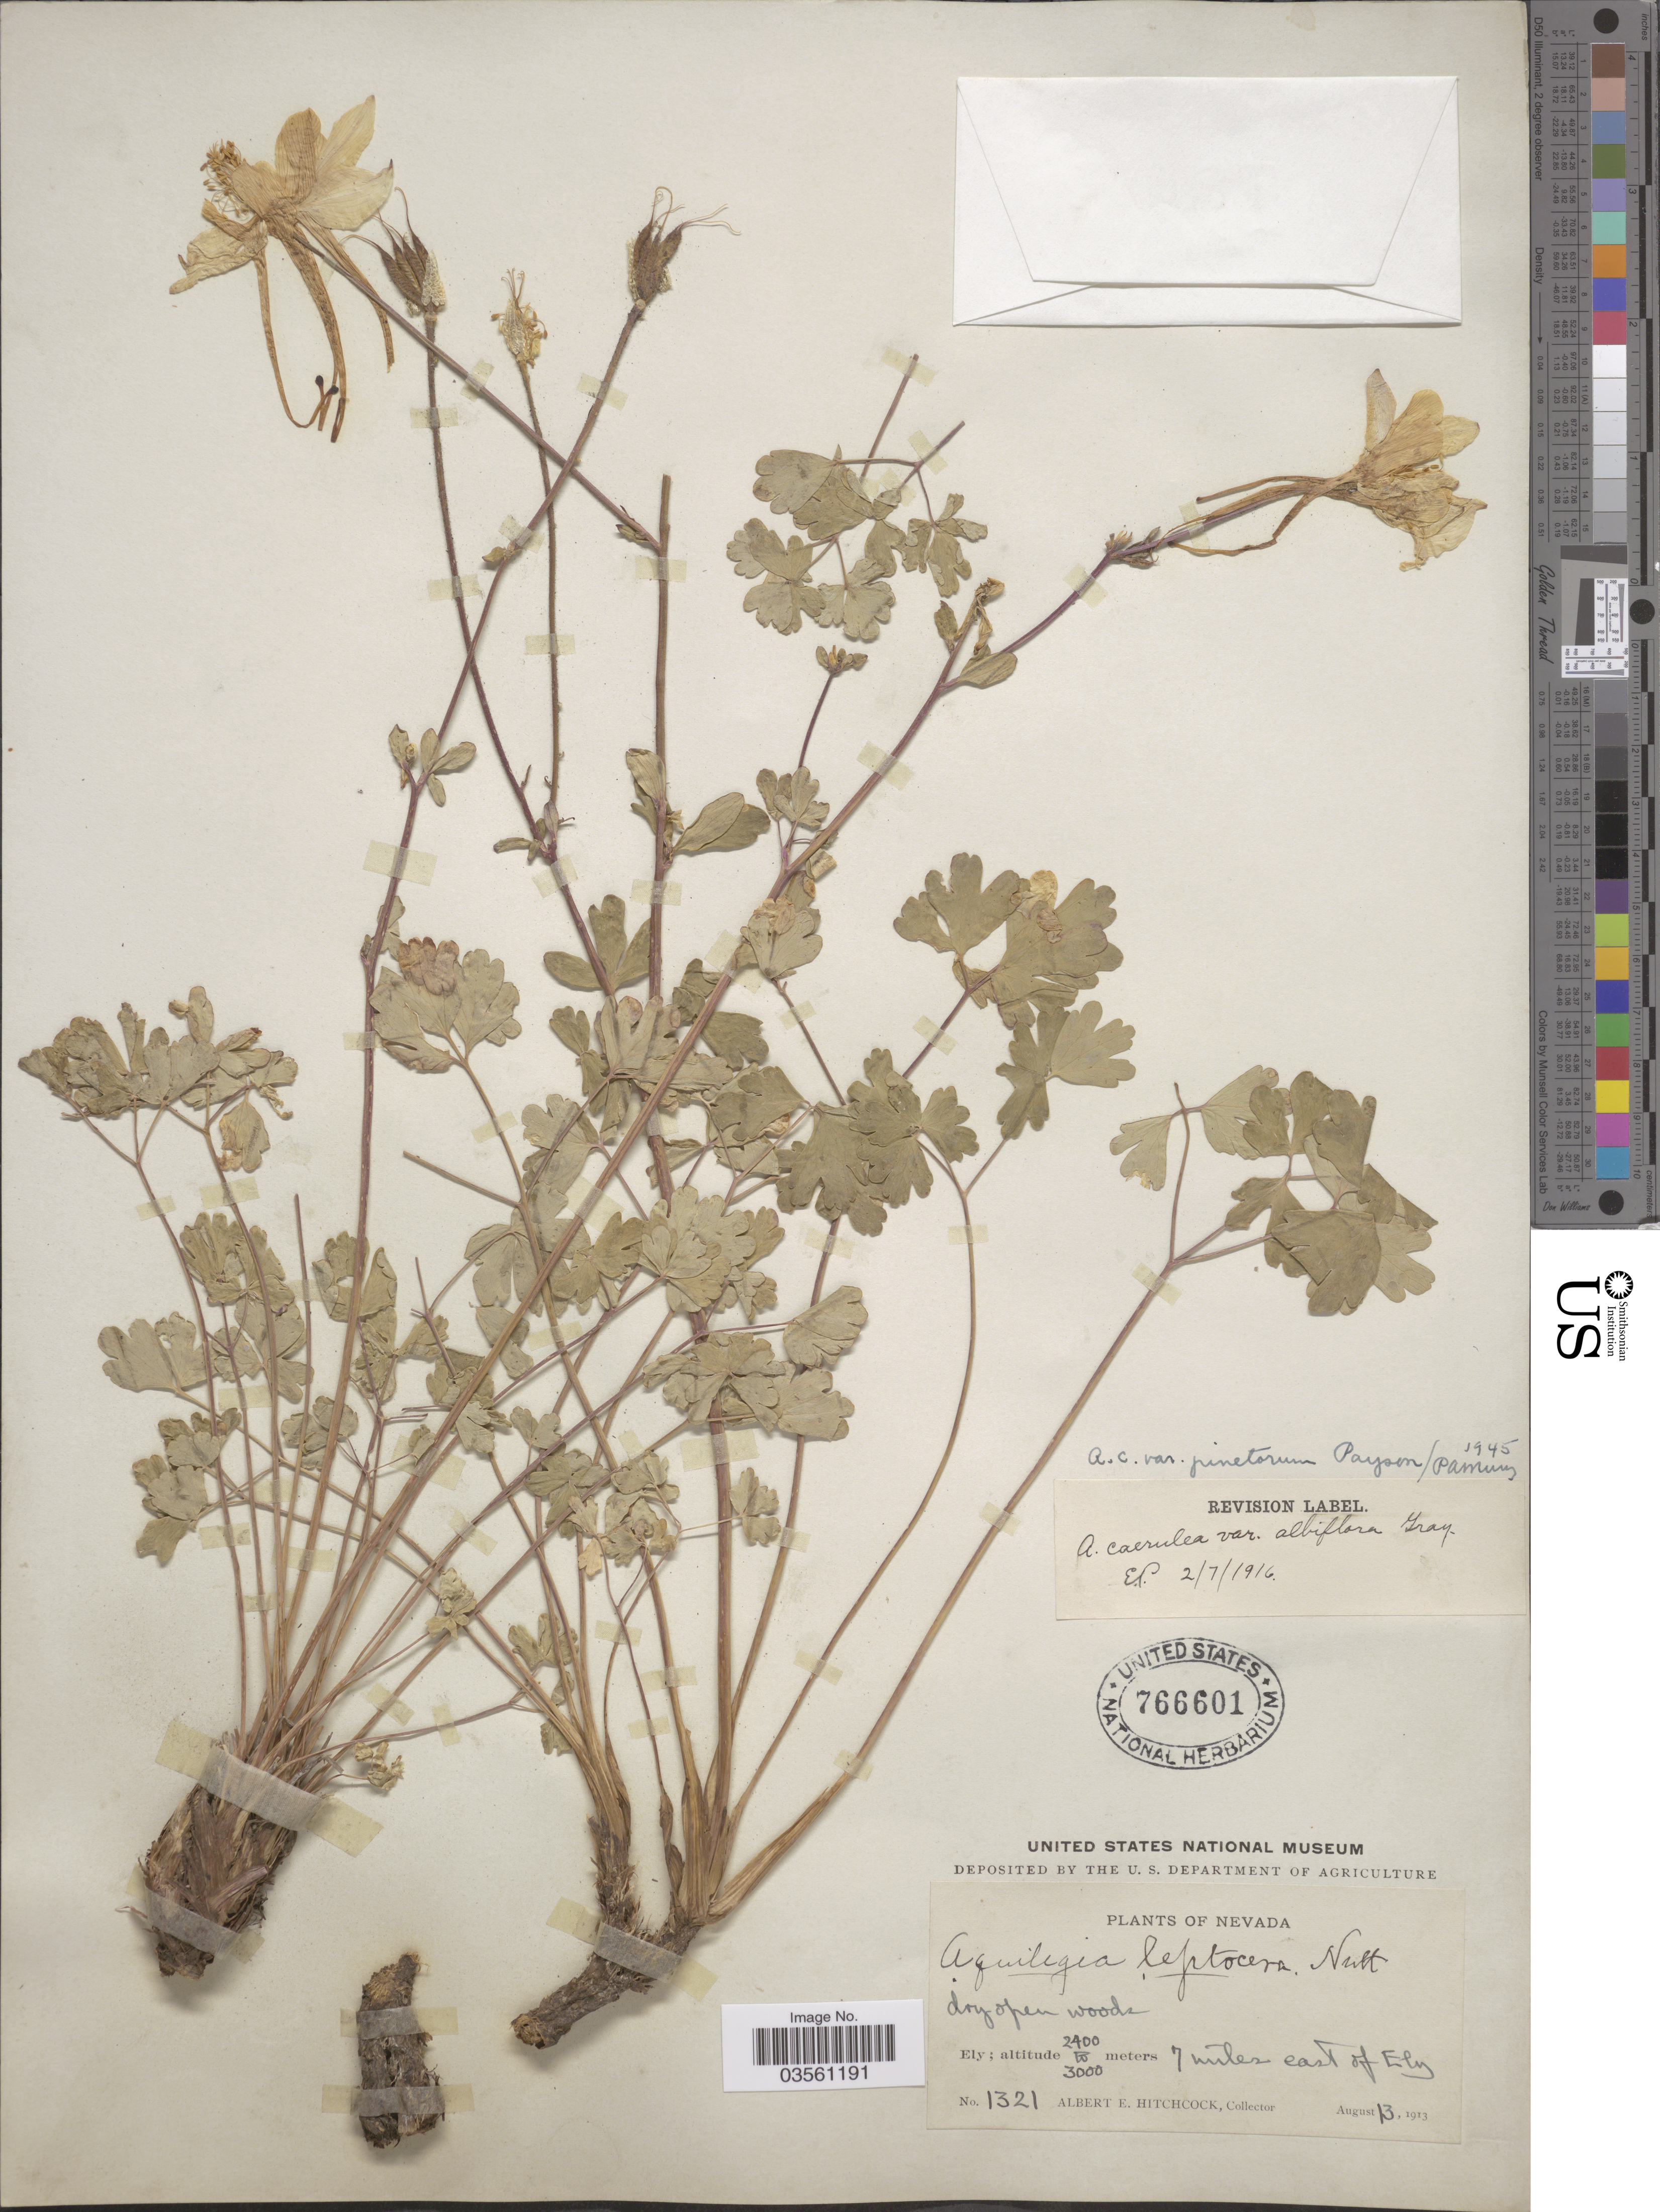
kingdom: Plantae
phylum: Tracheophyta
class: Magnoliopsida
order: Ranunculales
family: Ranunculaceae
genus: Aquilegia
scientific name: Aquilegia coerulea var. pinetorum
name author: E. James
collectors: A. Hitchcock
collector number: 1321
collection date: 1913-08-13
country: United States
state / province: Nevada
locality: Ely. 7 miles east of Ely.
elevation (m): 2400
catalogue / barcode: US 766601